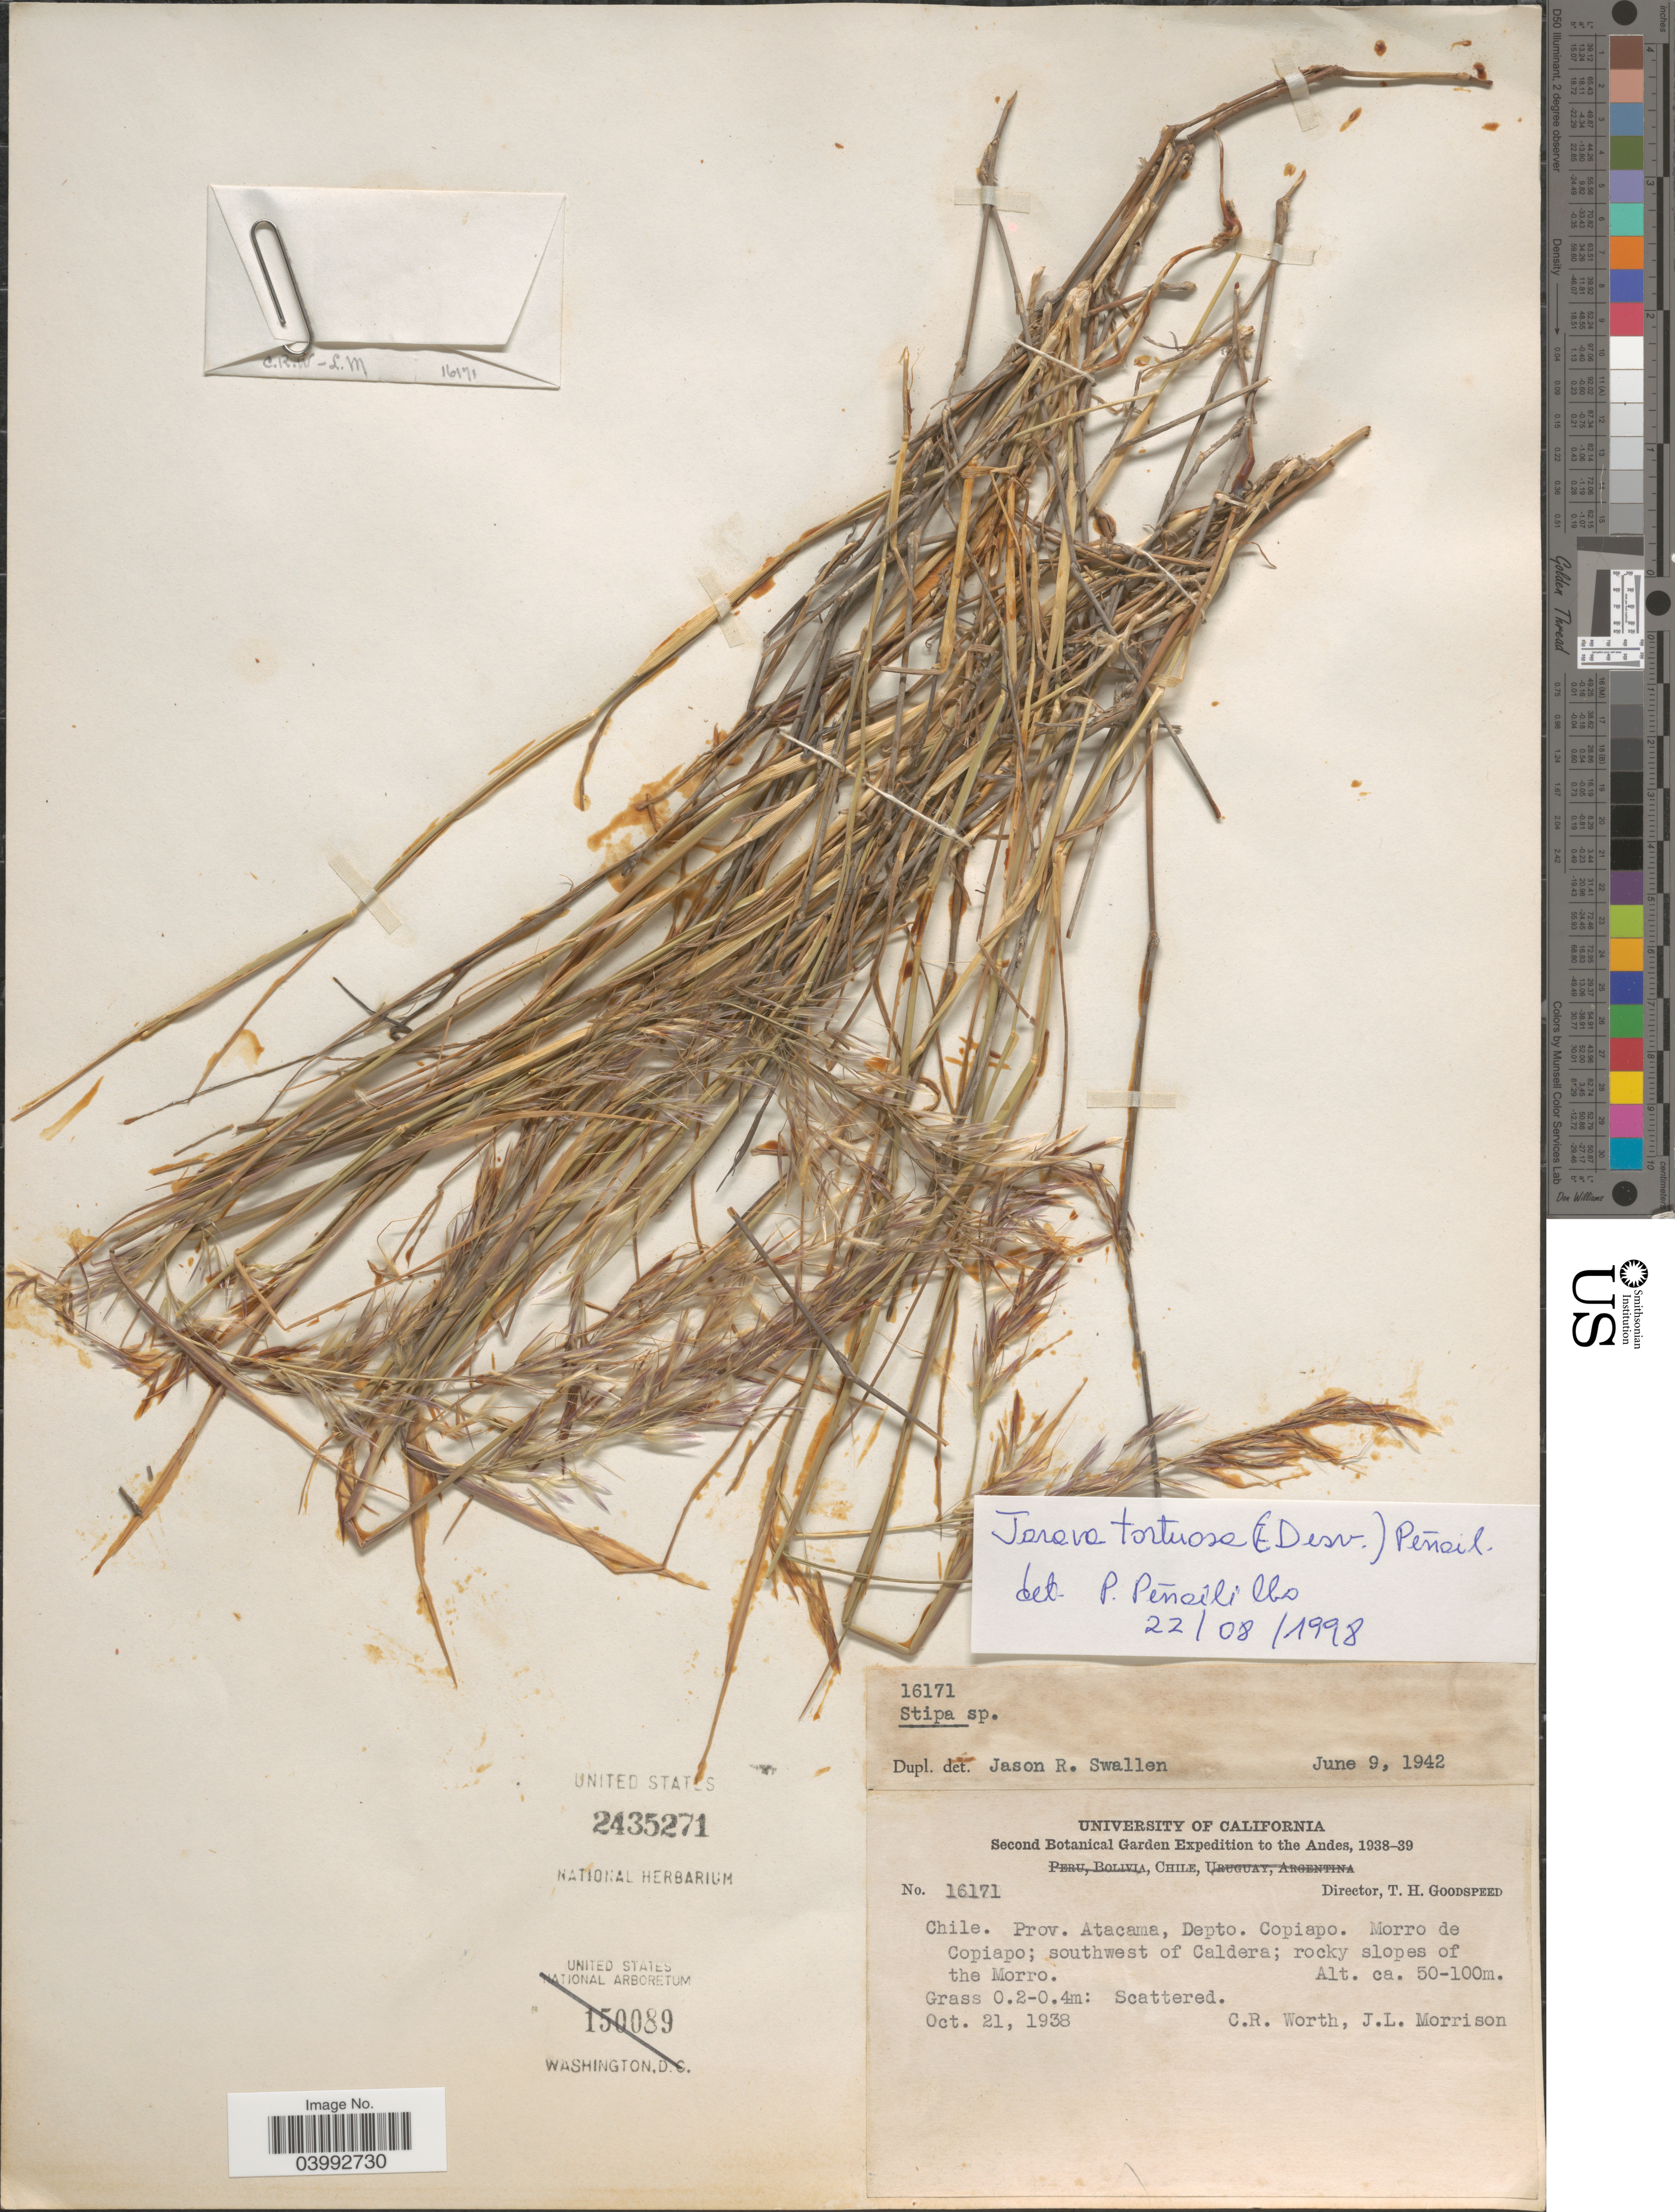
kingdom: Plantae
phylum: Tracheophyta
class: Liliopsida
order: Poales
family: Poaceae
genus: Jarava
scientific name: Jarava tortuosa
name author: (É. Desv.) Peñail.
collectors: C. R. Worth & J. Morrison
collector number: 16171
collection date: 1938-10-21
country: Chile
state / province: Atacama (III)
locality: To the Andes. Depto. Copiapo. Morro de Copiapo; west southwest of Caldera; rocky slopes of the Morro.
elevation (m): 50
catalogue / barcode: US 2435271